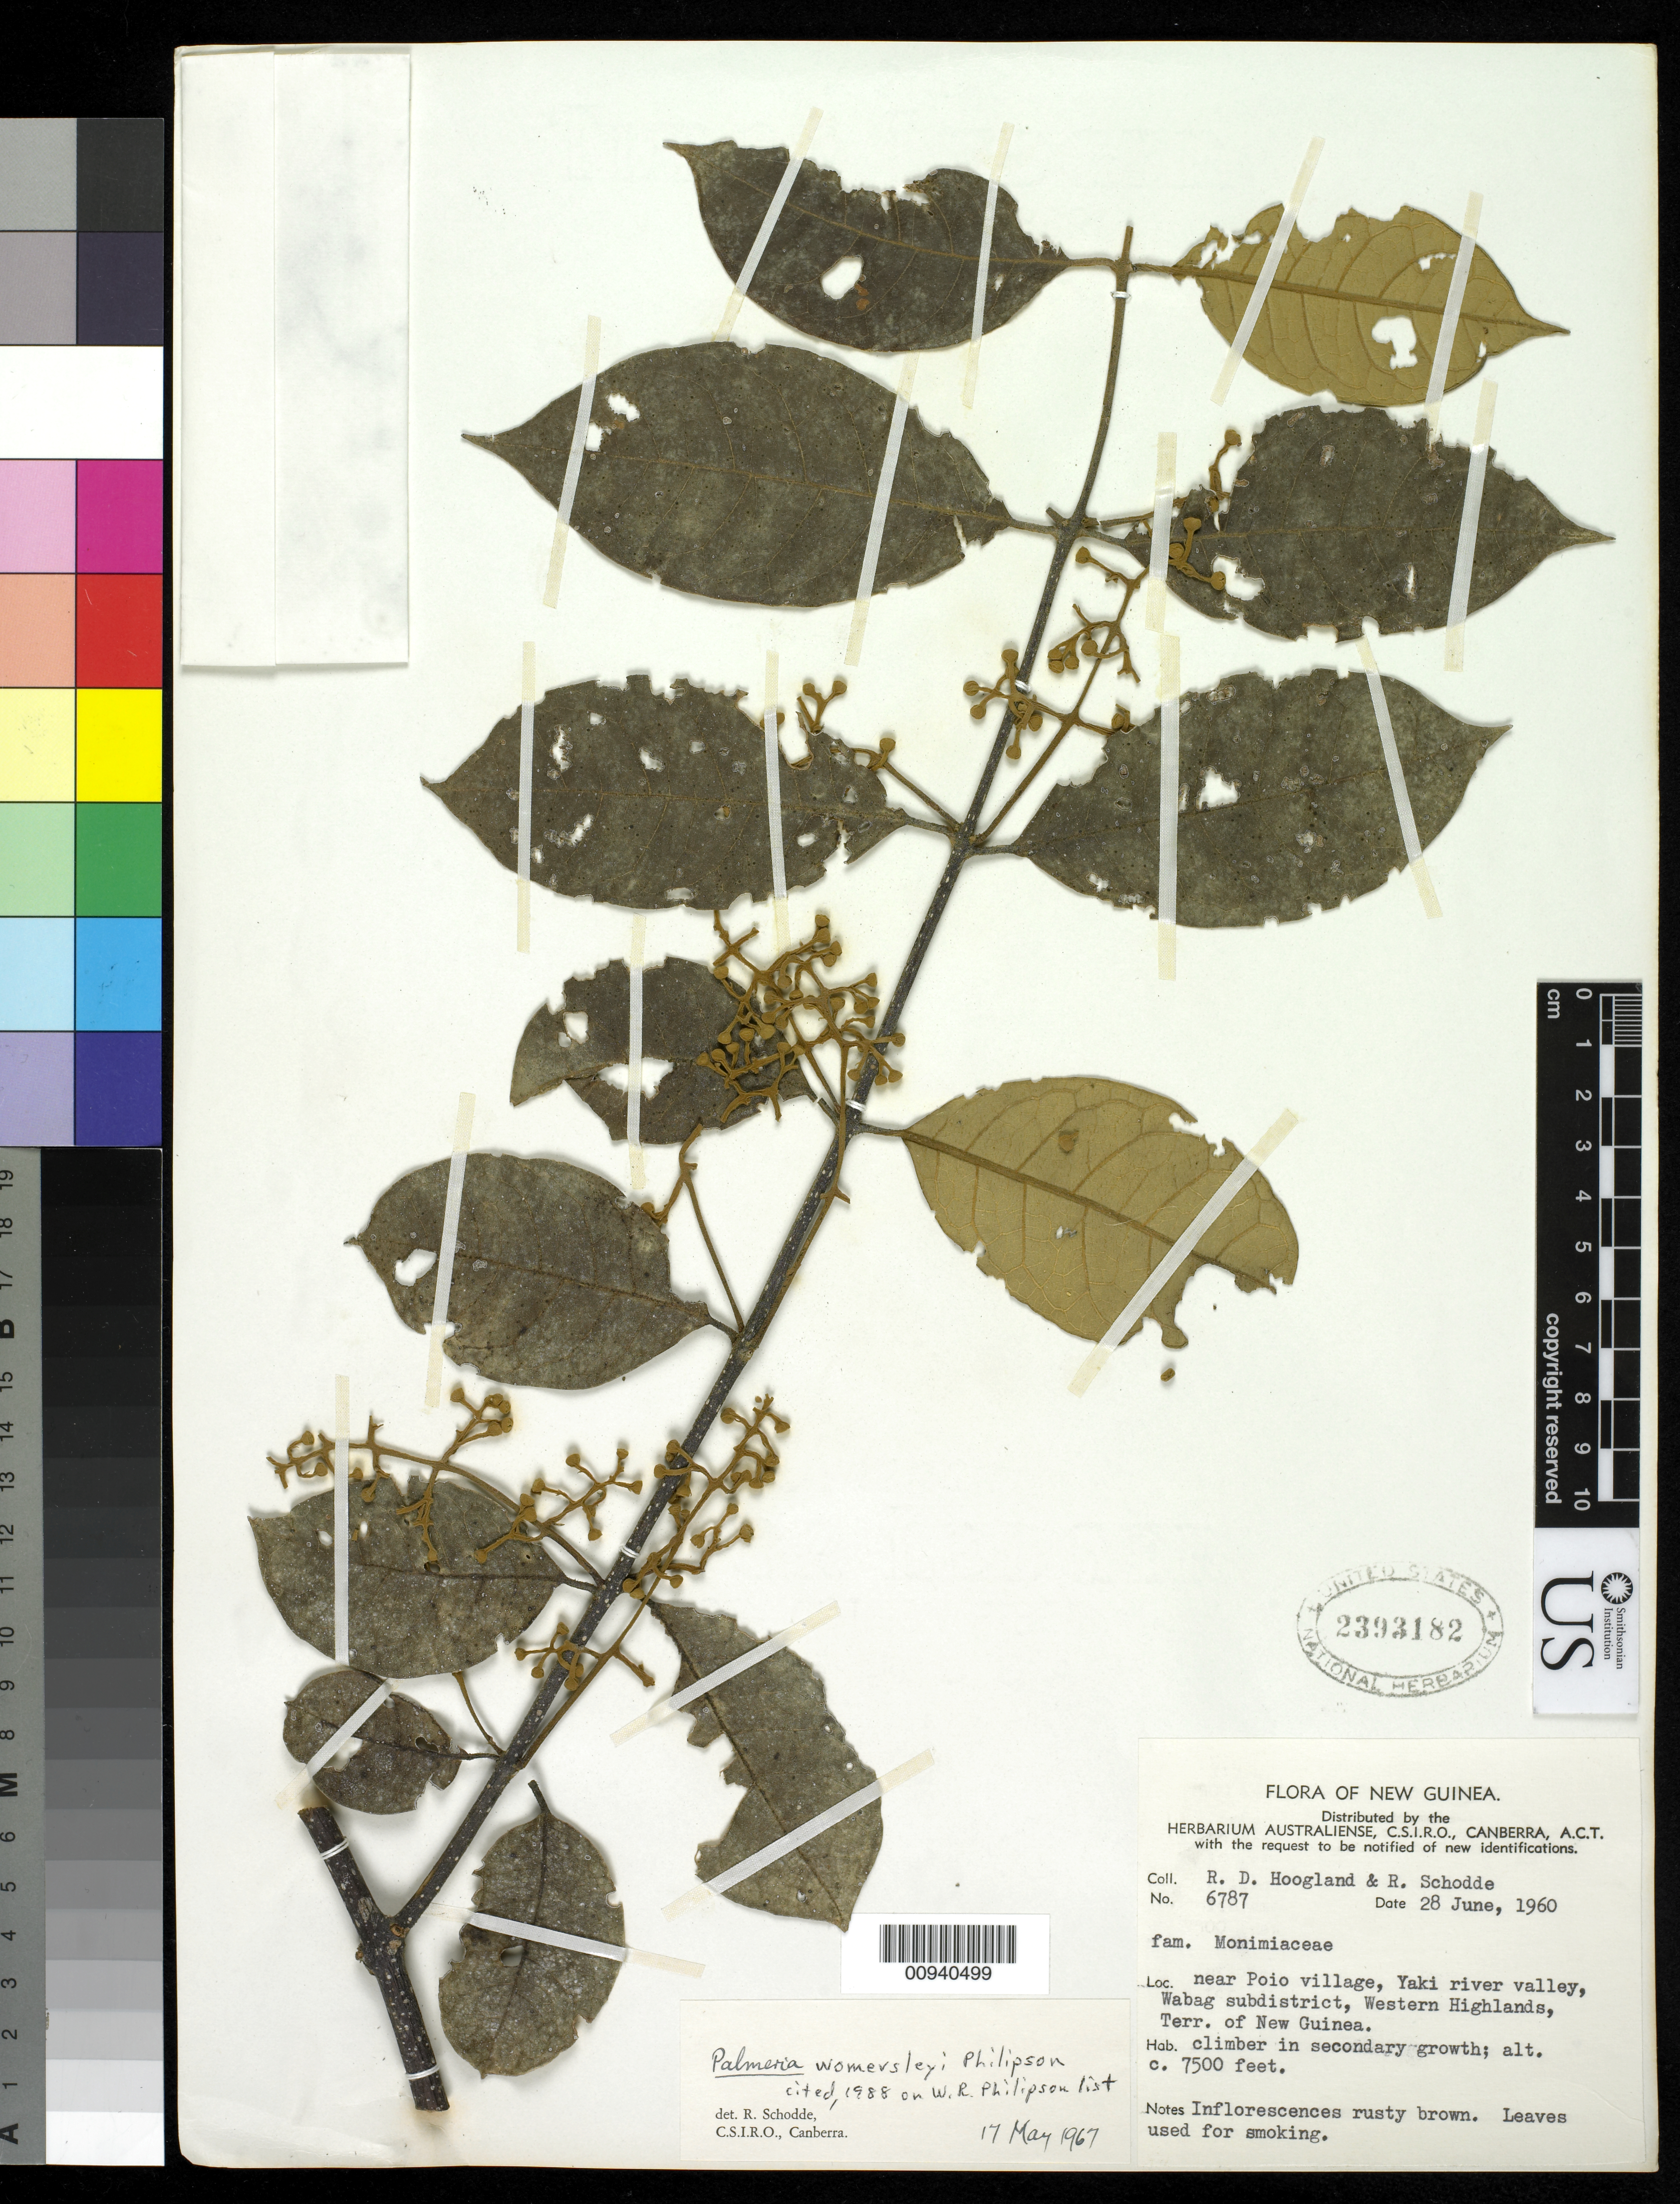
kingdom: Plantae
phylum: Tracheophyta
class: Magnoliopsida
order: Laurales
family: Monimiaceae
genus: Palmeria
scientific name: Palmeria womersleyi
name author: Philipson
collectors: R. D. Hoogland & R. Schodde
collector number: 6787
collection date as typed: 28 Jun 1960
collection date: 1960-06-28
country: Papua New Guinea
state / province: Enga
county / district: Wabag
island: New Guinea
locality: Near Poio village, Yaki river valley.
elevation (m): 2286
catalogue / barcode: US 2393182